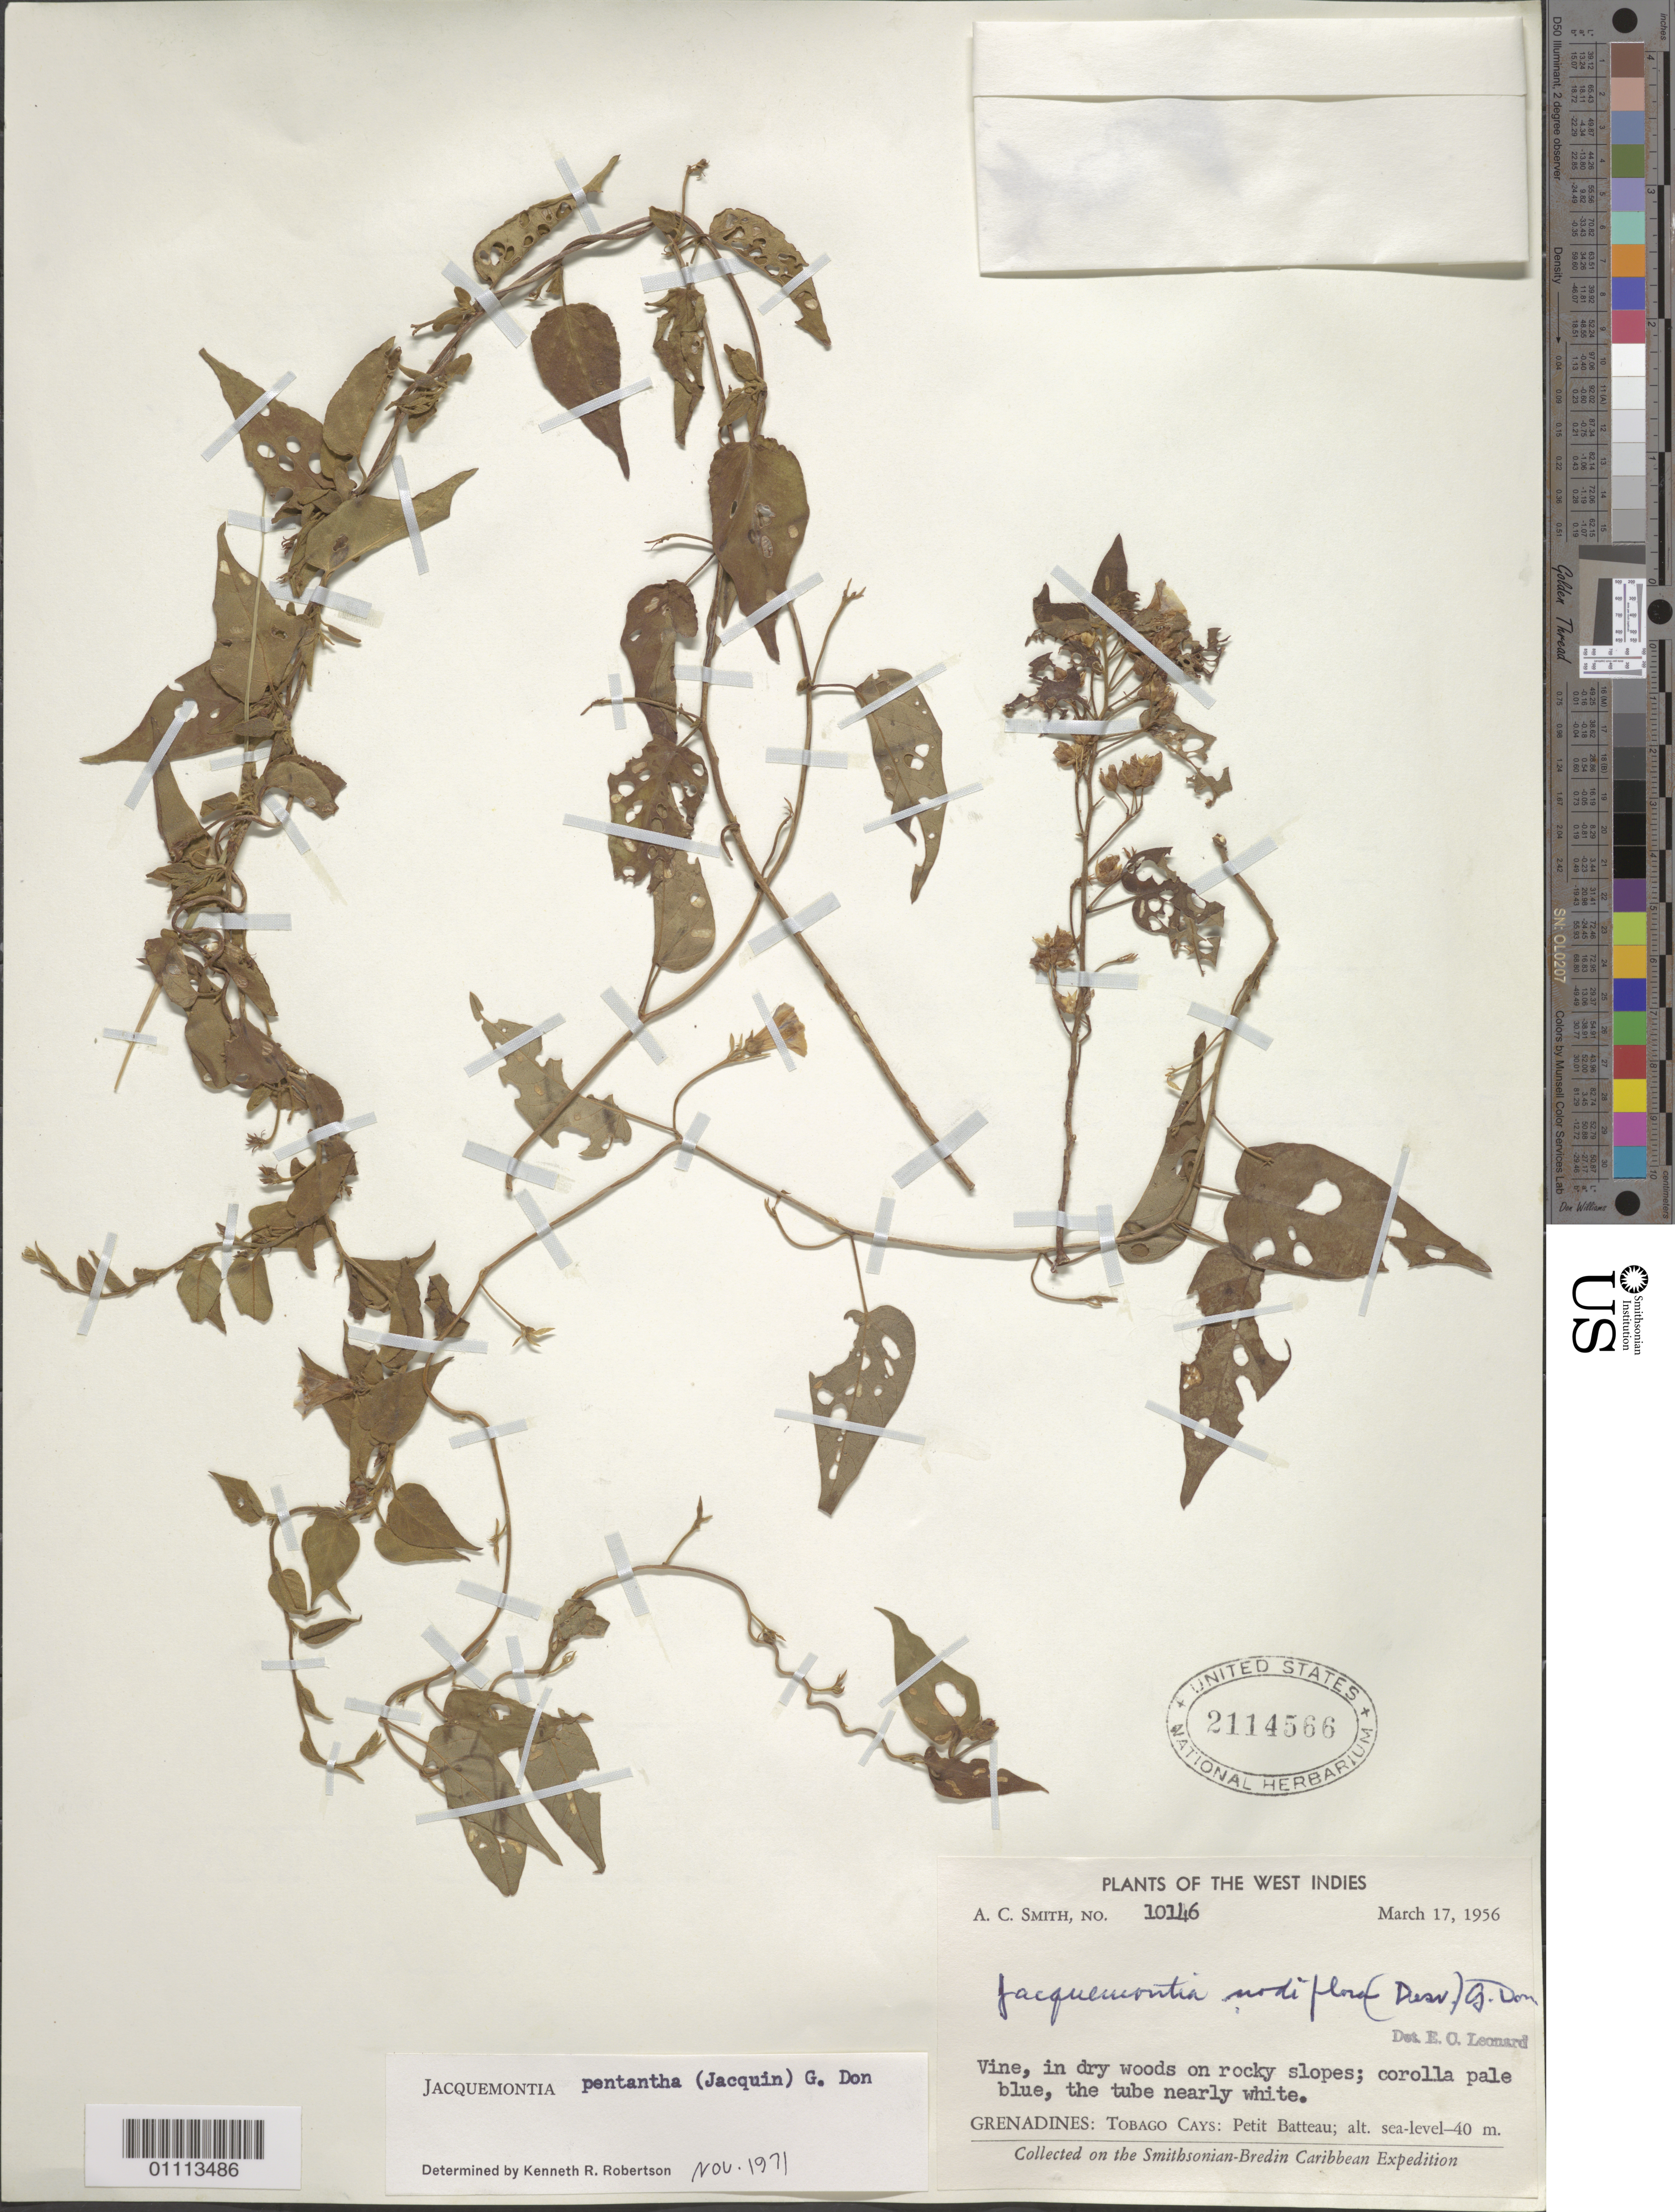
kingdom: Plantae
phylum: Tracheophyta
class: Magnoliopsida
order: Solanales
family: Convolvulaceae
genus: Jacquemontia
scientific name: Jacquemontia pentanthos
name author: (Jacq.) G. Don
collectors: A. C. Smith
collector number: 10146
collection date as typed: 17 Mar 1956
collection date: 1956-03-17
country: St. Vincent - Grenadines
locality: Tobago Cays: petit Batteau. In dry woods on rocky slopes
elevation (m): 0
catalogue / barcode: US 2114566